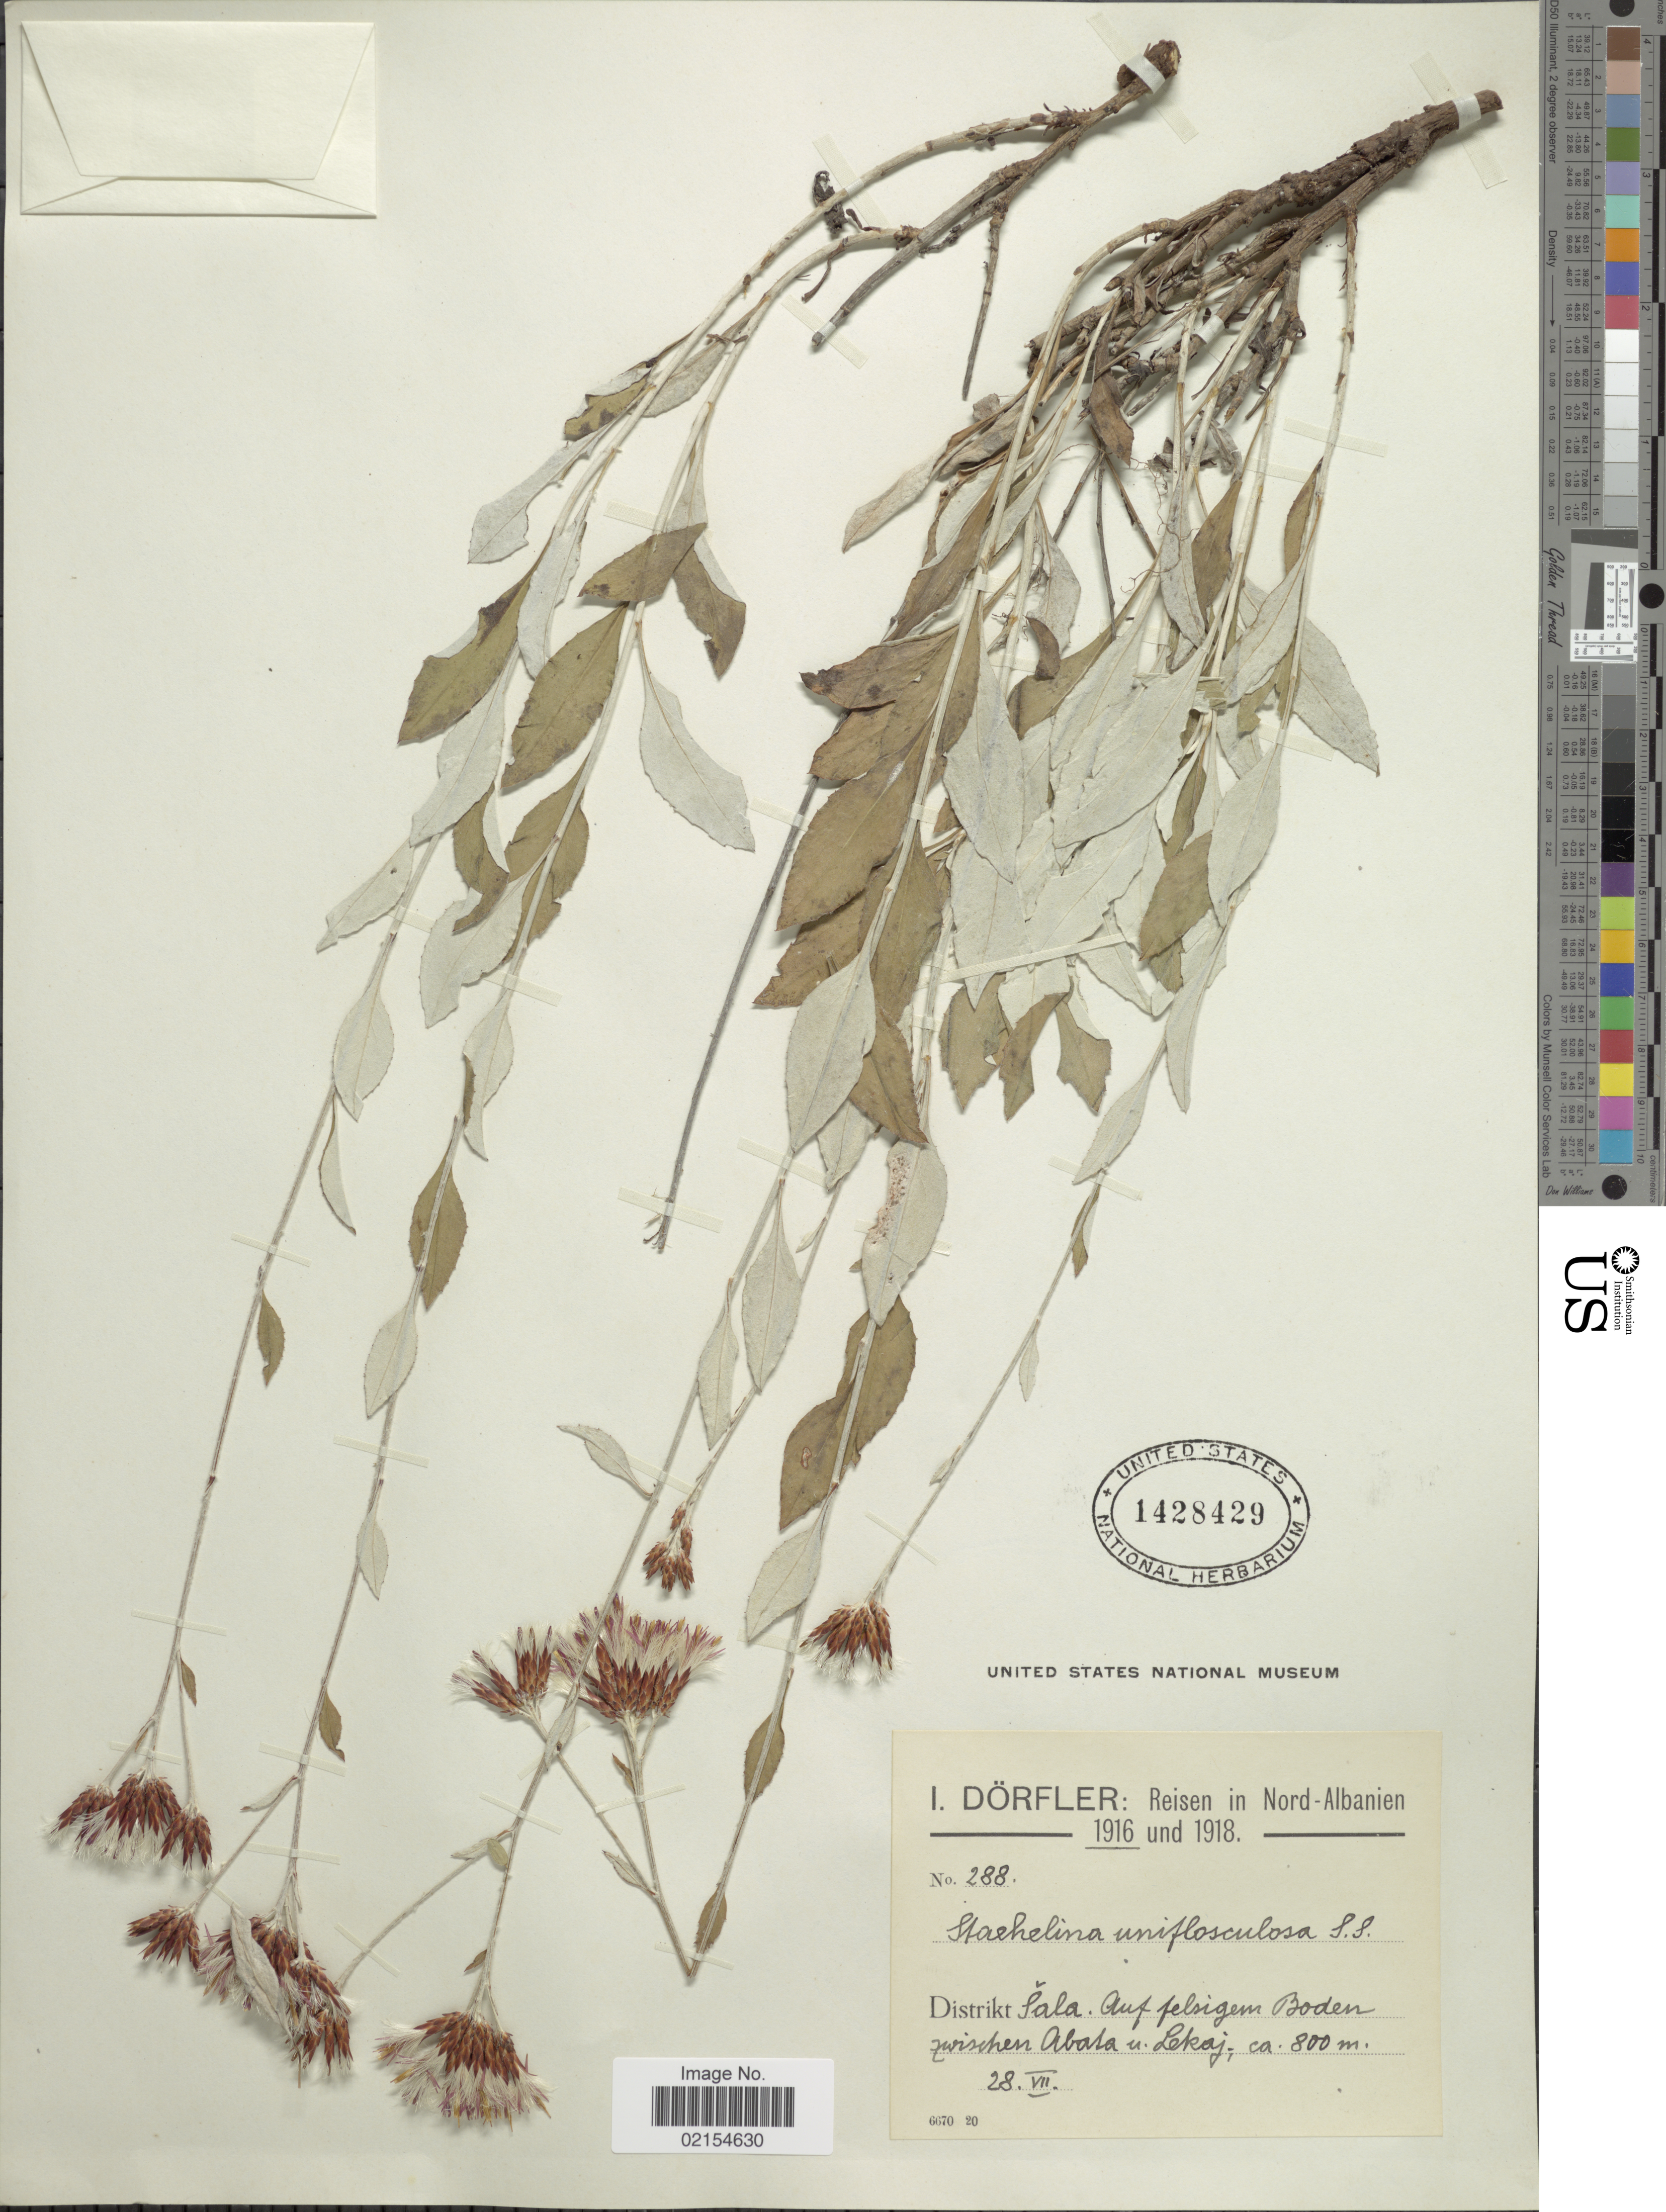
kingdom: Plantae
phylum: Tracheophyta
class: Magnoliopsida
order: Asterales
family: Asteraceae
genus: Staehelina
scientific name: Staehelina uniflosculosa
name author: Sibth. & Sm.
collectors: I. Dörfler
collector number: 288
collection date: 1916-07-28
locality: Distrikt Sala, Auf felsigen Boden zwischen Abara y LekajU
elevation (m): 800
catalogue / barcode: US 1428429